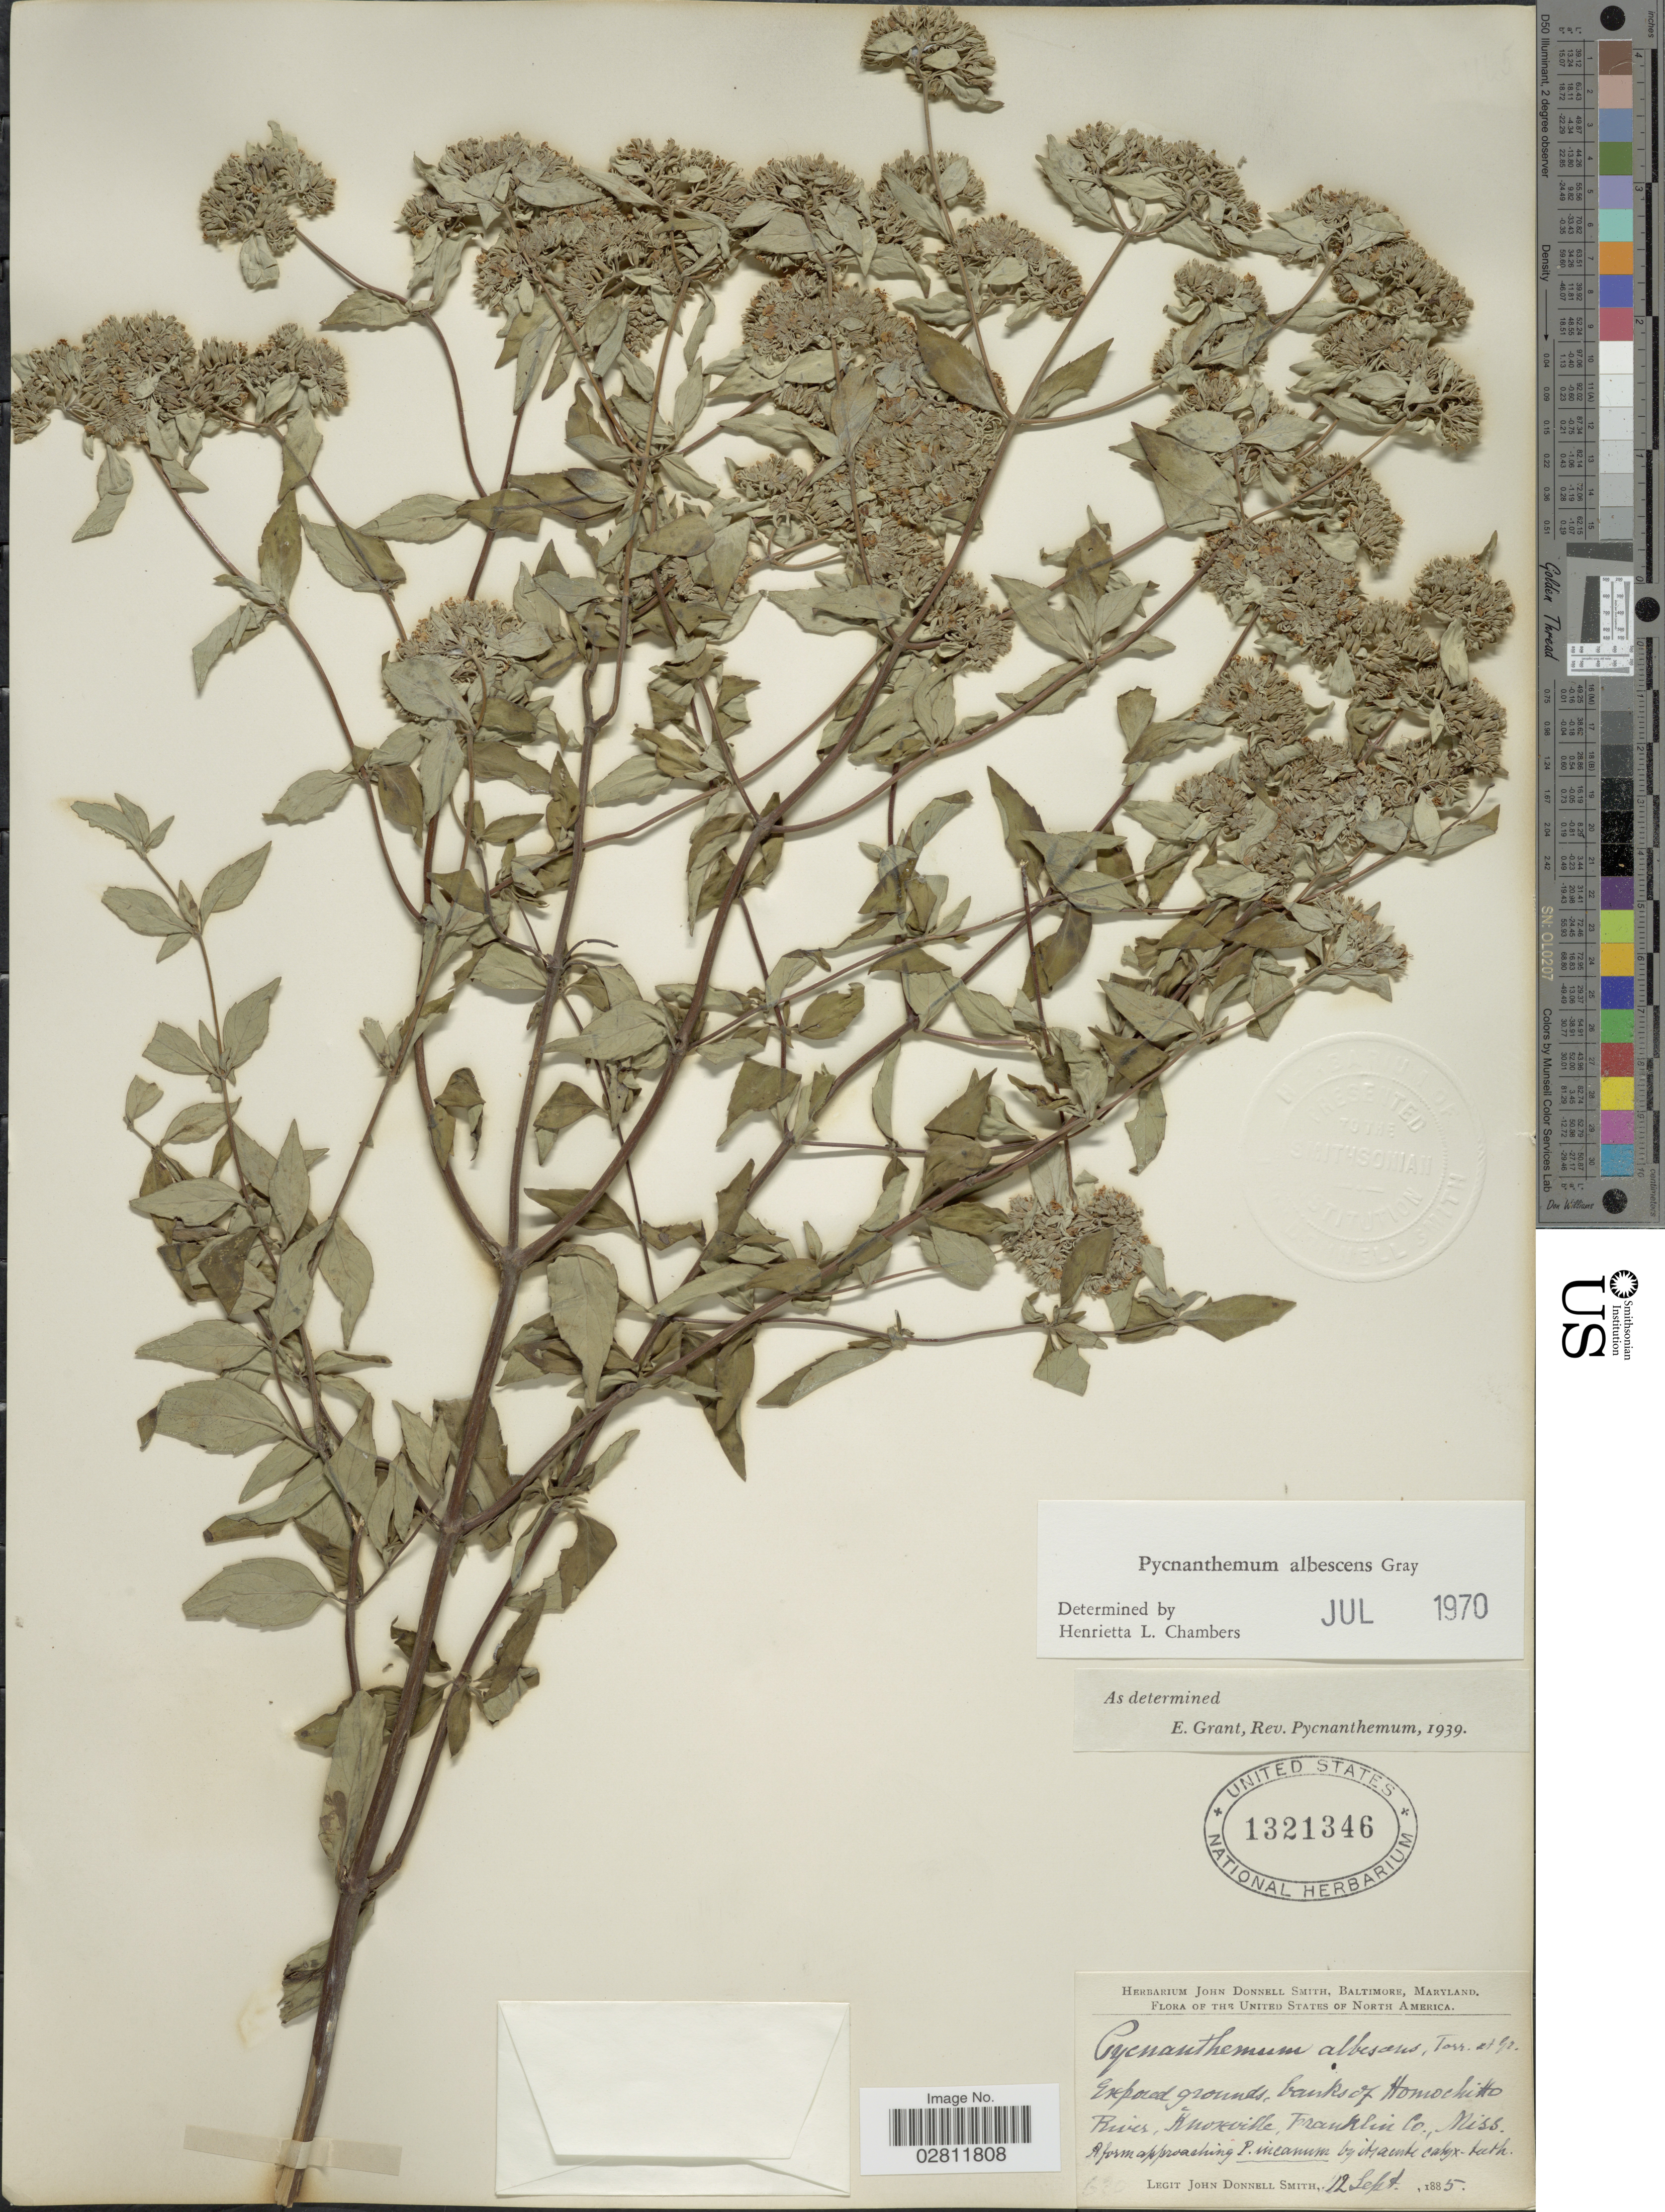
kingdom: Plantae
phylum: Tracheophyta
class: Magnoliopsida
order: Lamiales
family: Lamiaceae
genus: Pycnanthemum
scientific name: Pycnanthemum albescens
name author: Torr. & A. Gray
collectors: J. Donnell Smith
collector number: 620?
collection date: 1885-09-12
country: United States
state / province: Mississippi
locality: Exposed grounds, banks of Homochitto River, Knoxville, Franklin Co.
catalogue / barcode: US 1321346